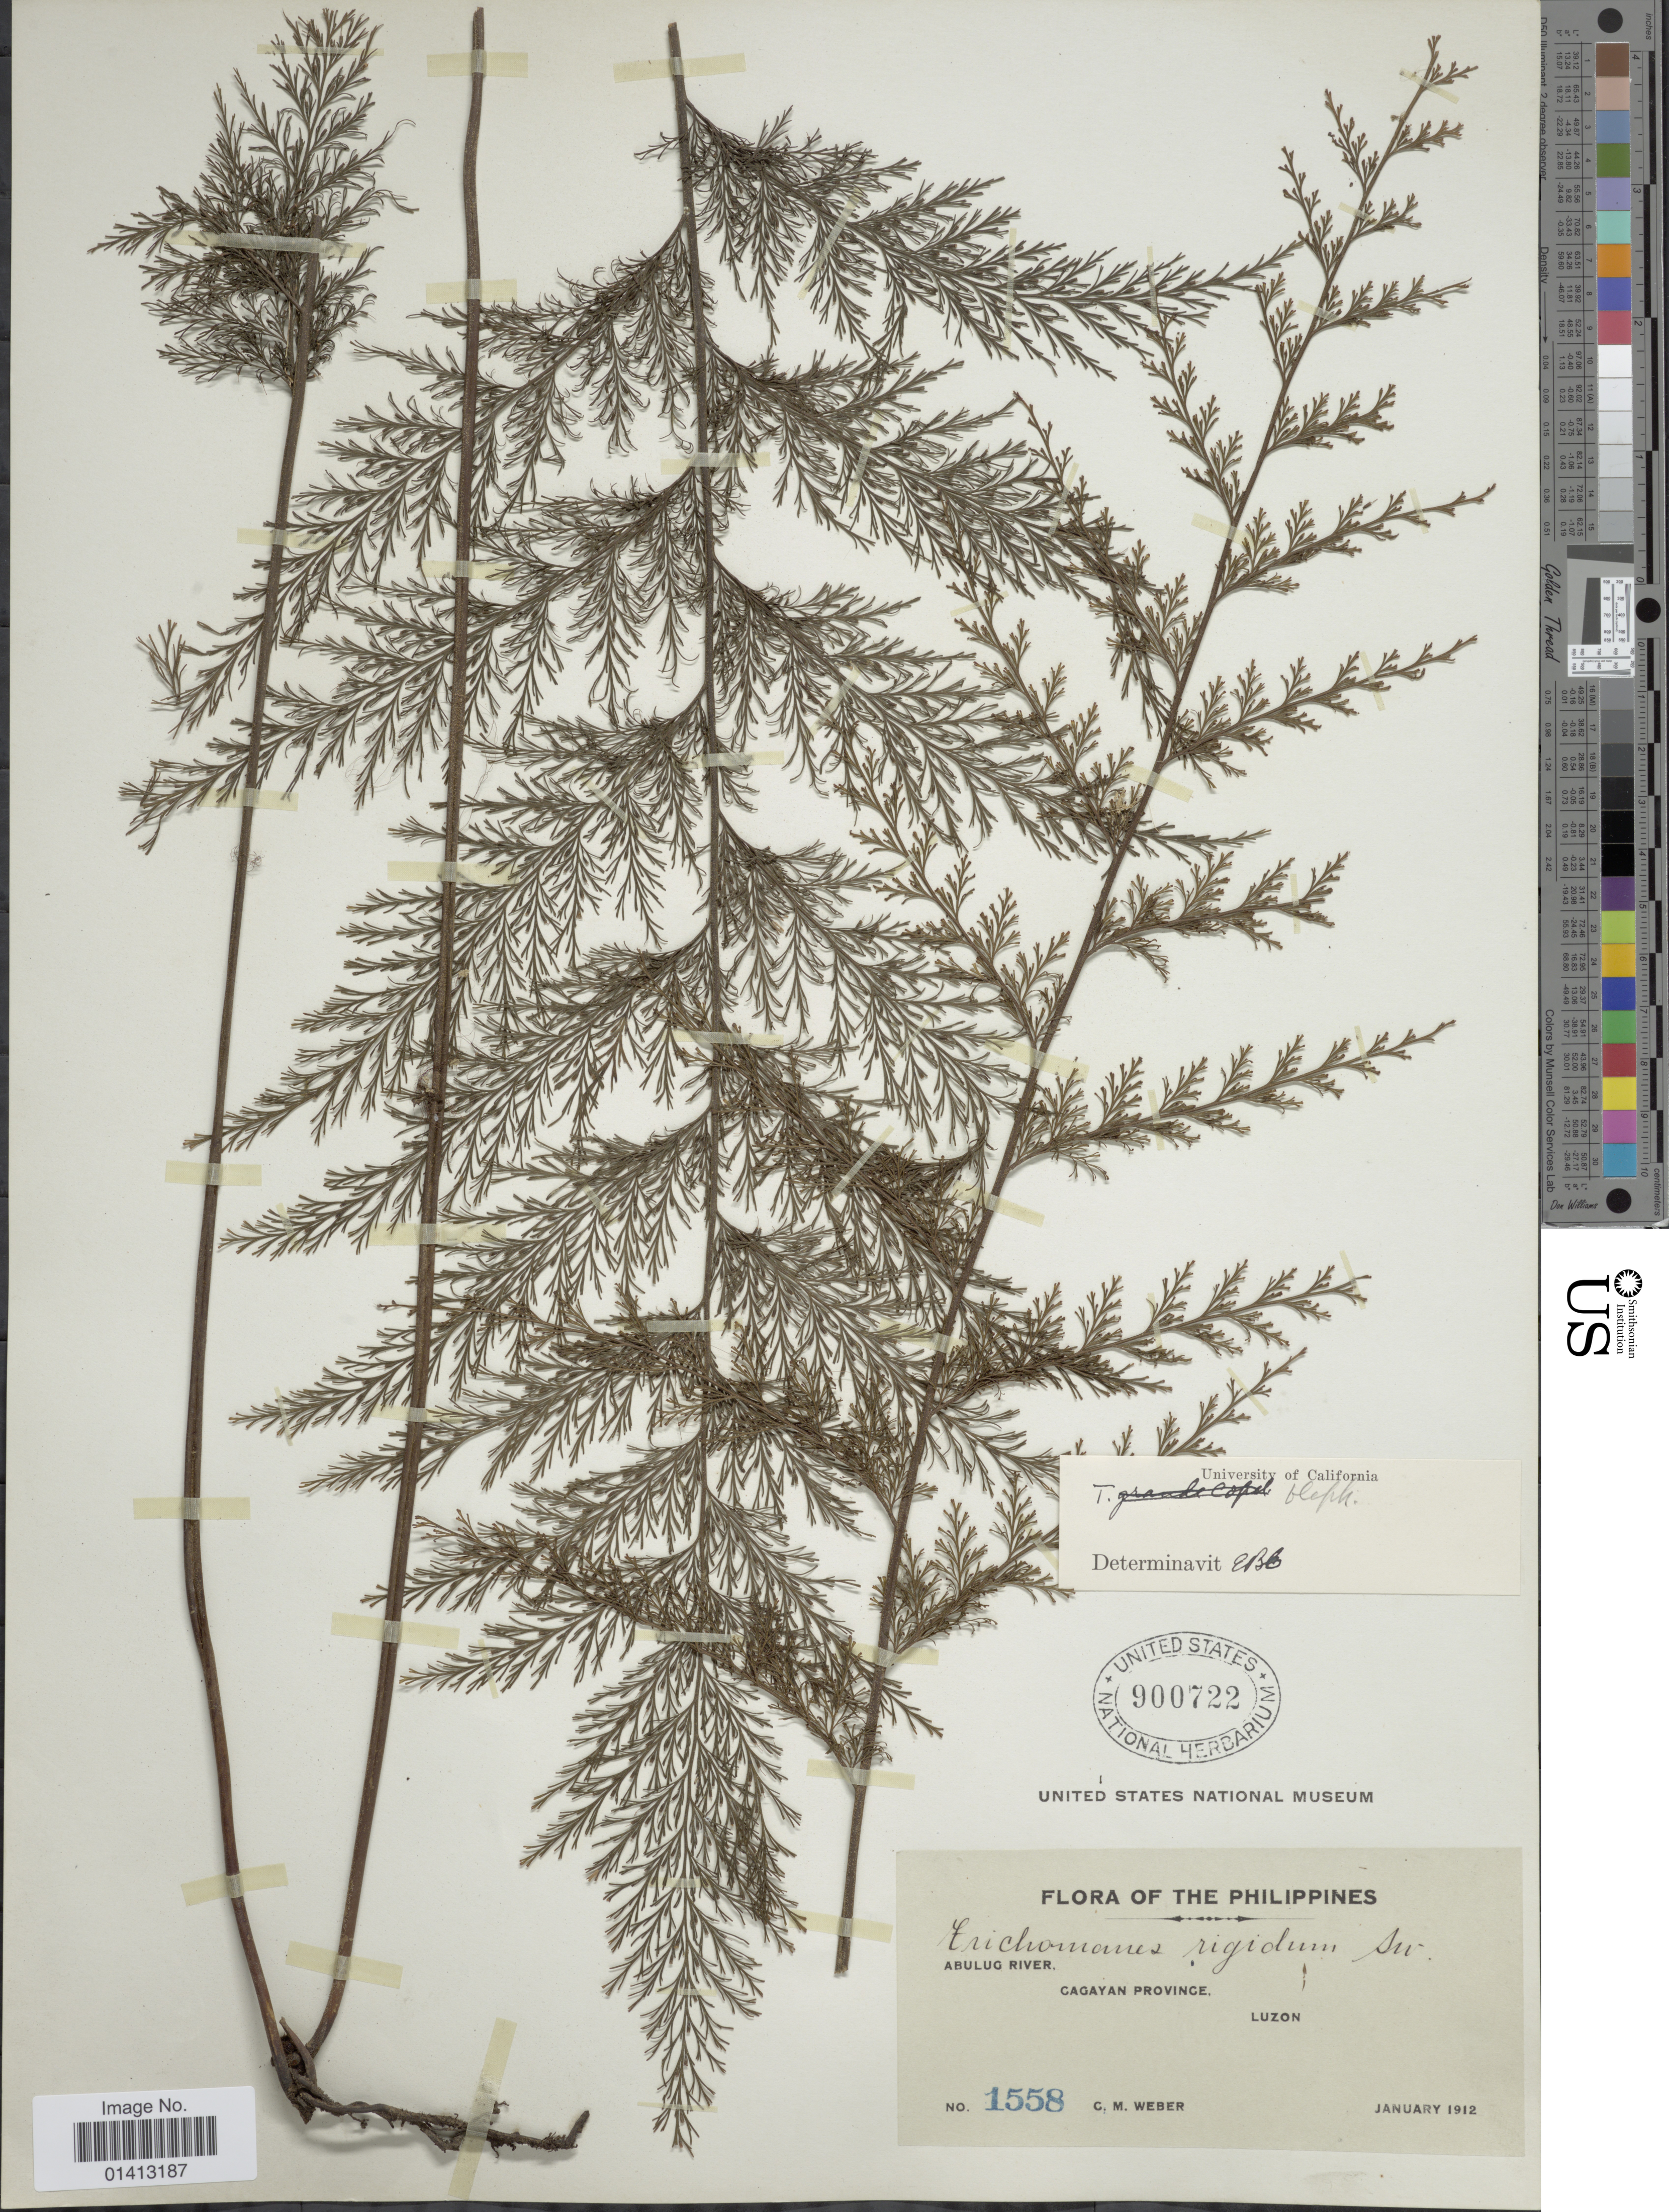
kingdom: Plantae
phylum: Tracheophyta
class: Polypodiopsida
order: Hymenophyllales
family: Hymenophyllaceae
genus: Crepidomanes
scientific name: Crepidomanes sp.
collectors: C. M. Weber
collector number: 1558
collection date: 1912-01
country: Philippines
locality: Abulug River, Cagayan Province, Luzon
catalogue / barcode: US 900722